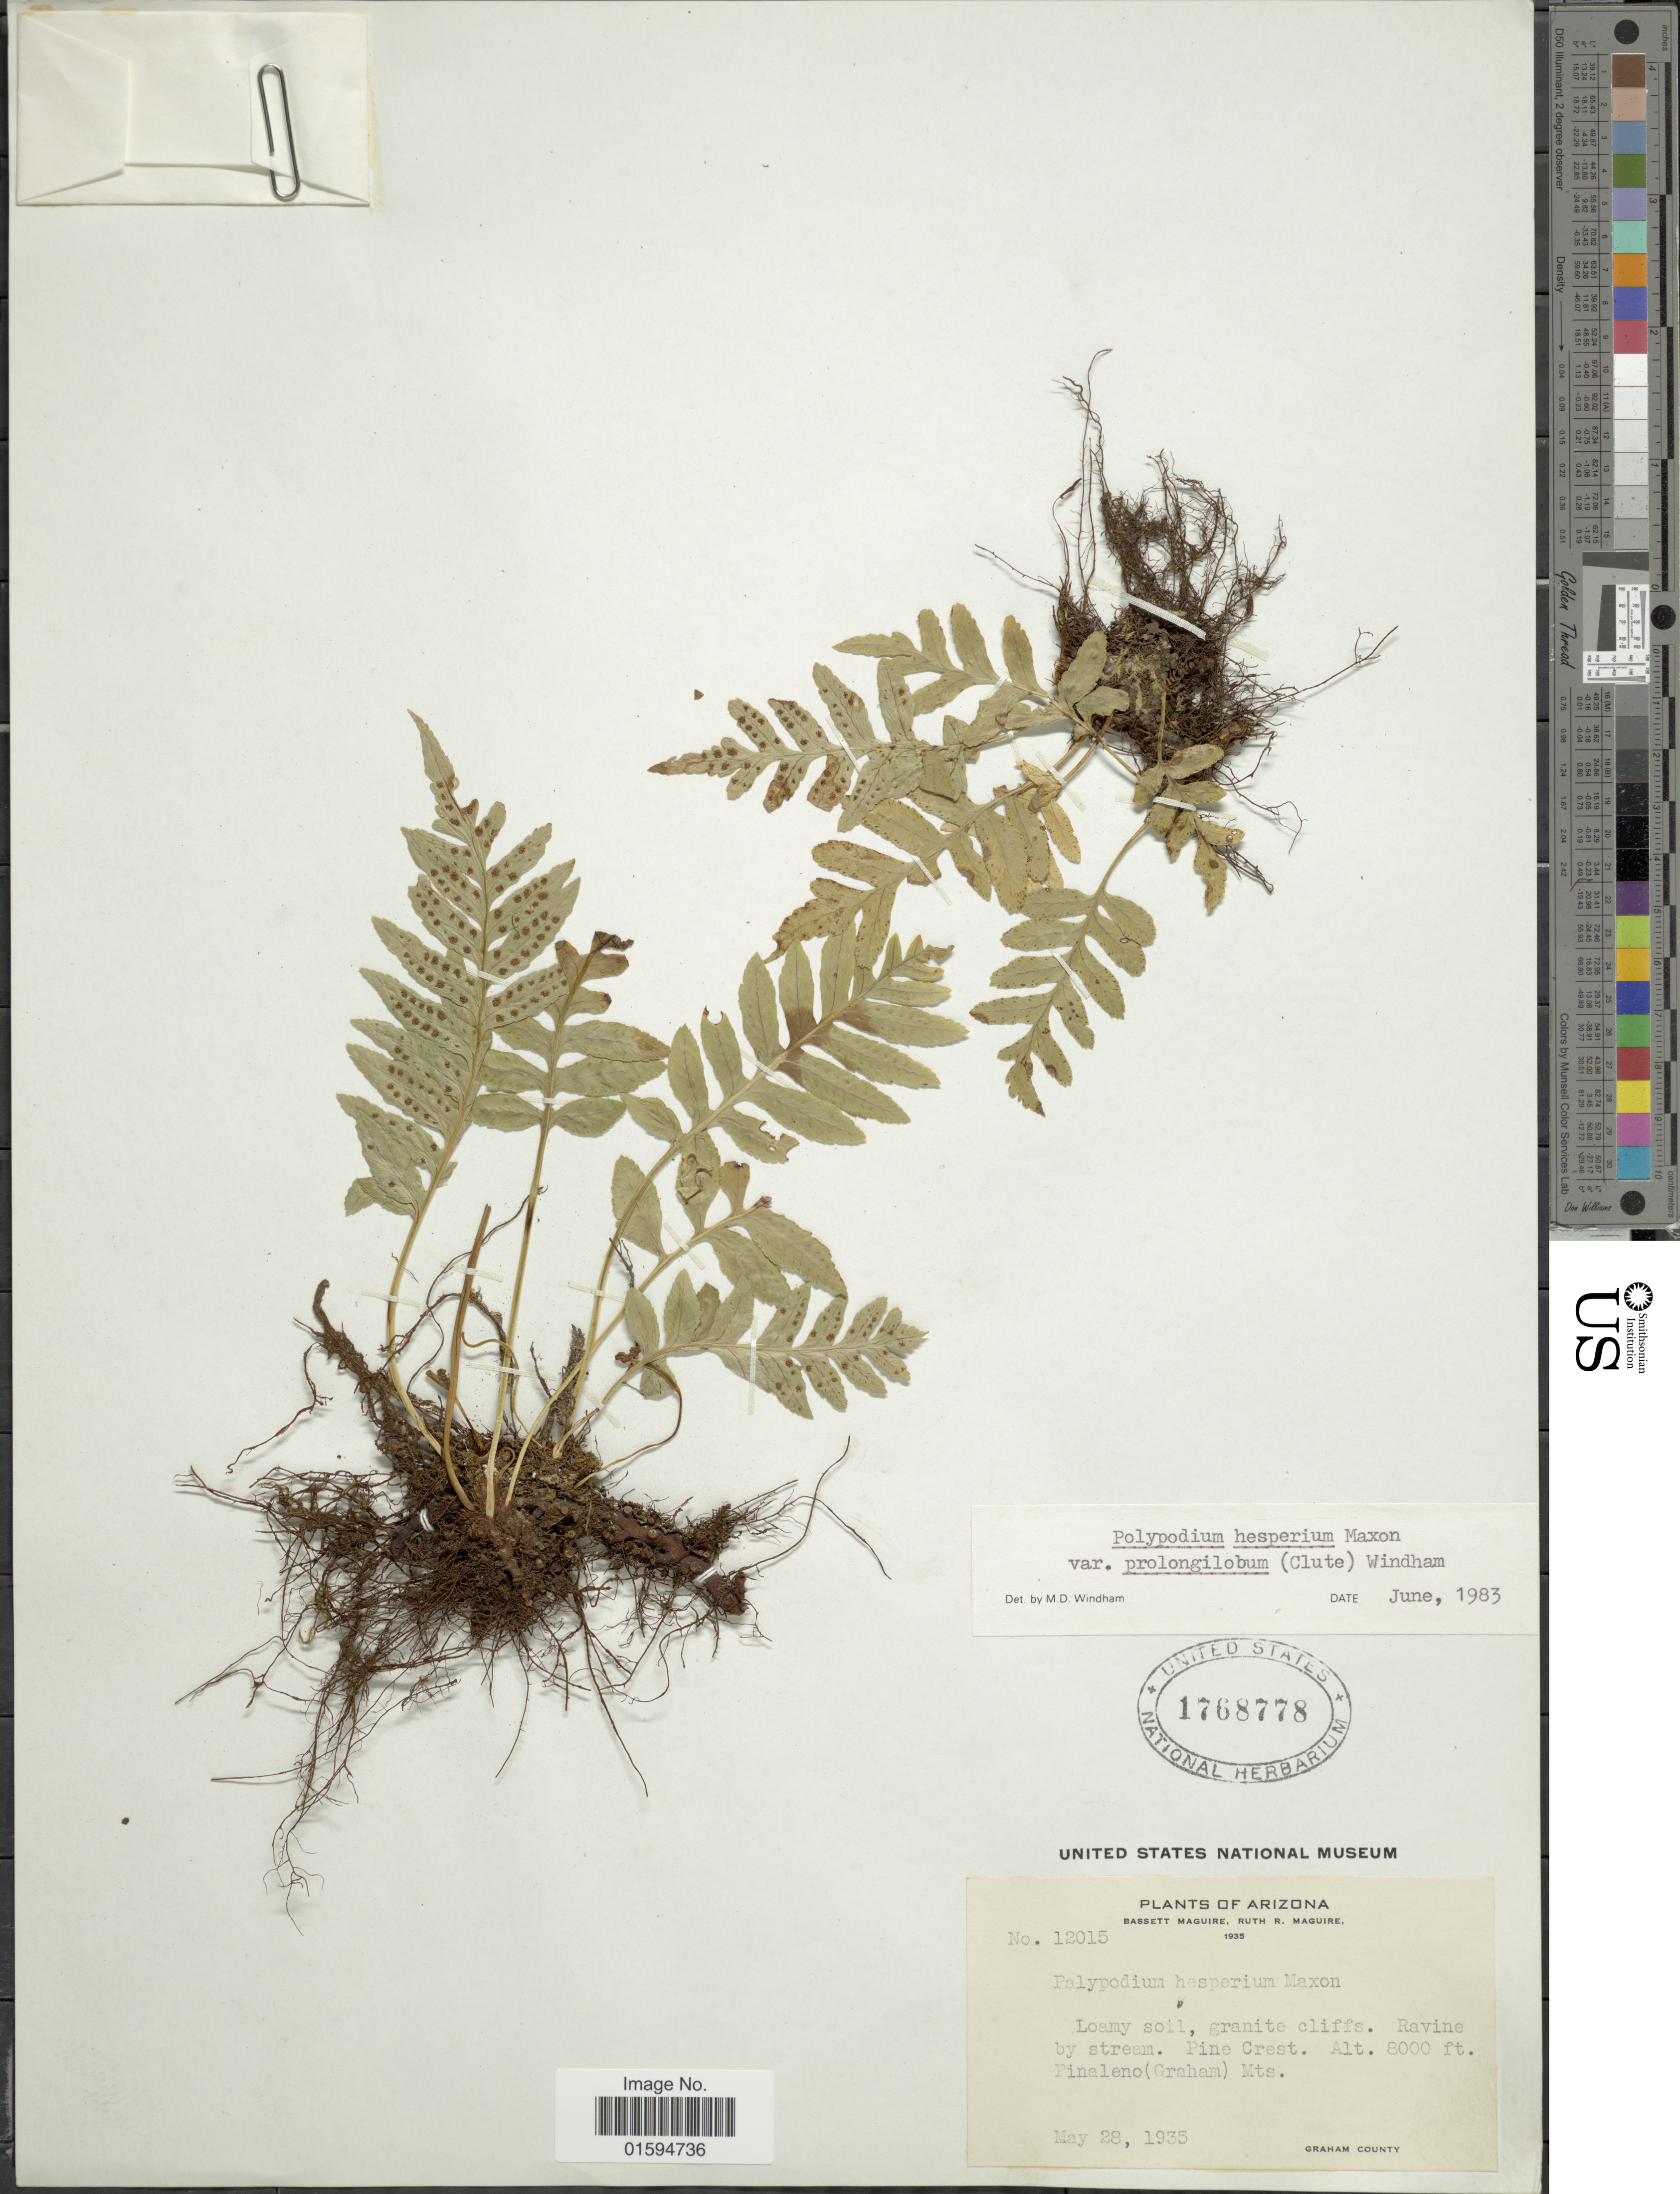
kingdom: Plantae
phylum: Tracheophyta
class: Polypodiopsida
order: Polypodiales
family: Polypodiaceae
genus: Polypodium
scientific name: Polypodium hesperium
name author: Maxon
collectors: B. Maguire & R. R. Maguire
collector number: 12015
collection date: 1935-05-28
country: United States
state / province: Arizona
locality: Ravine stream, Pine Crest, Pinaleno ( Graham ) Mts. Graham County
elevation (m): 2438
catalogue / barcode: US 1768778